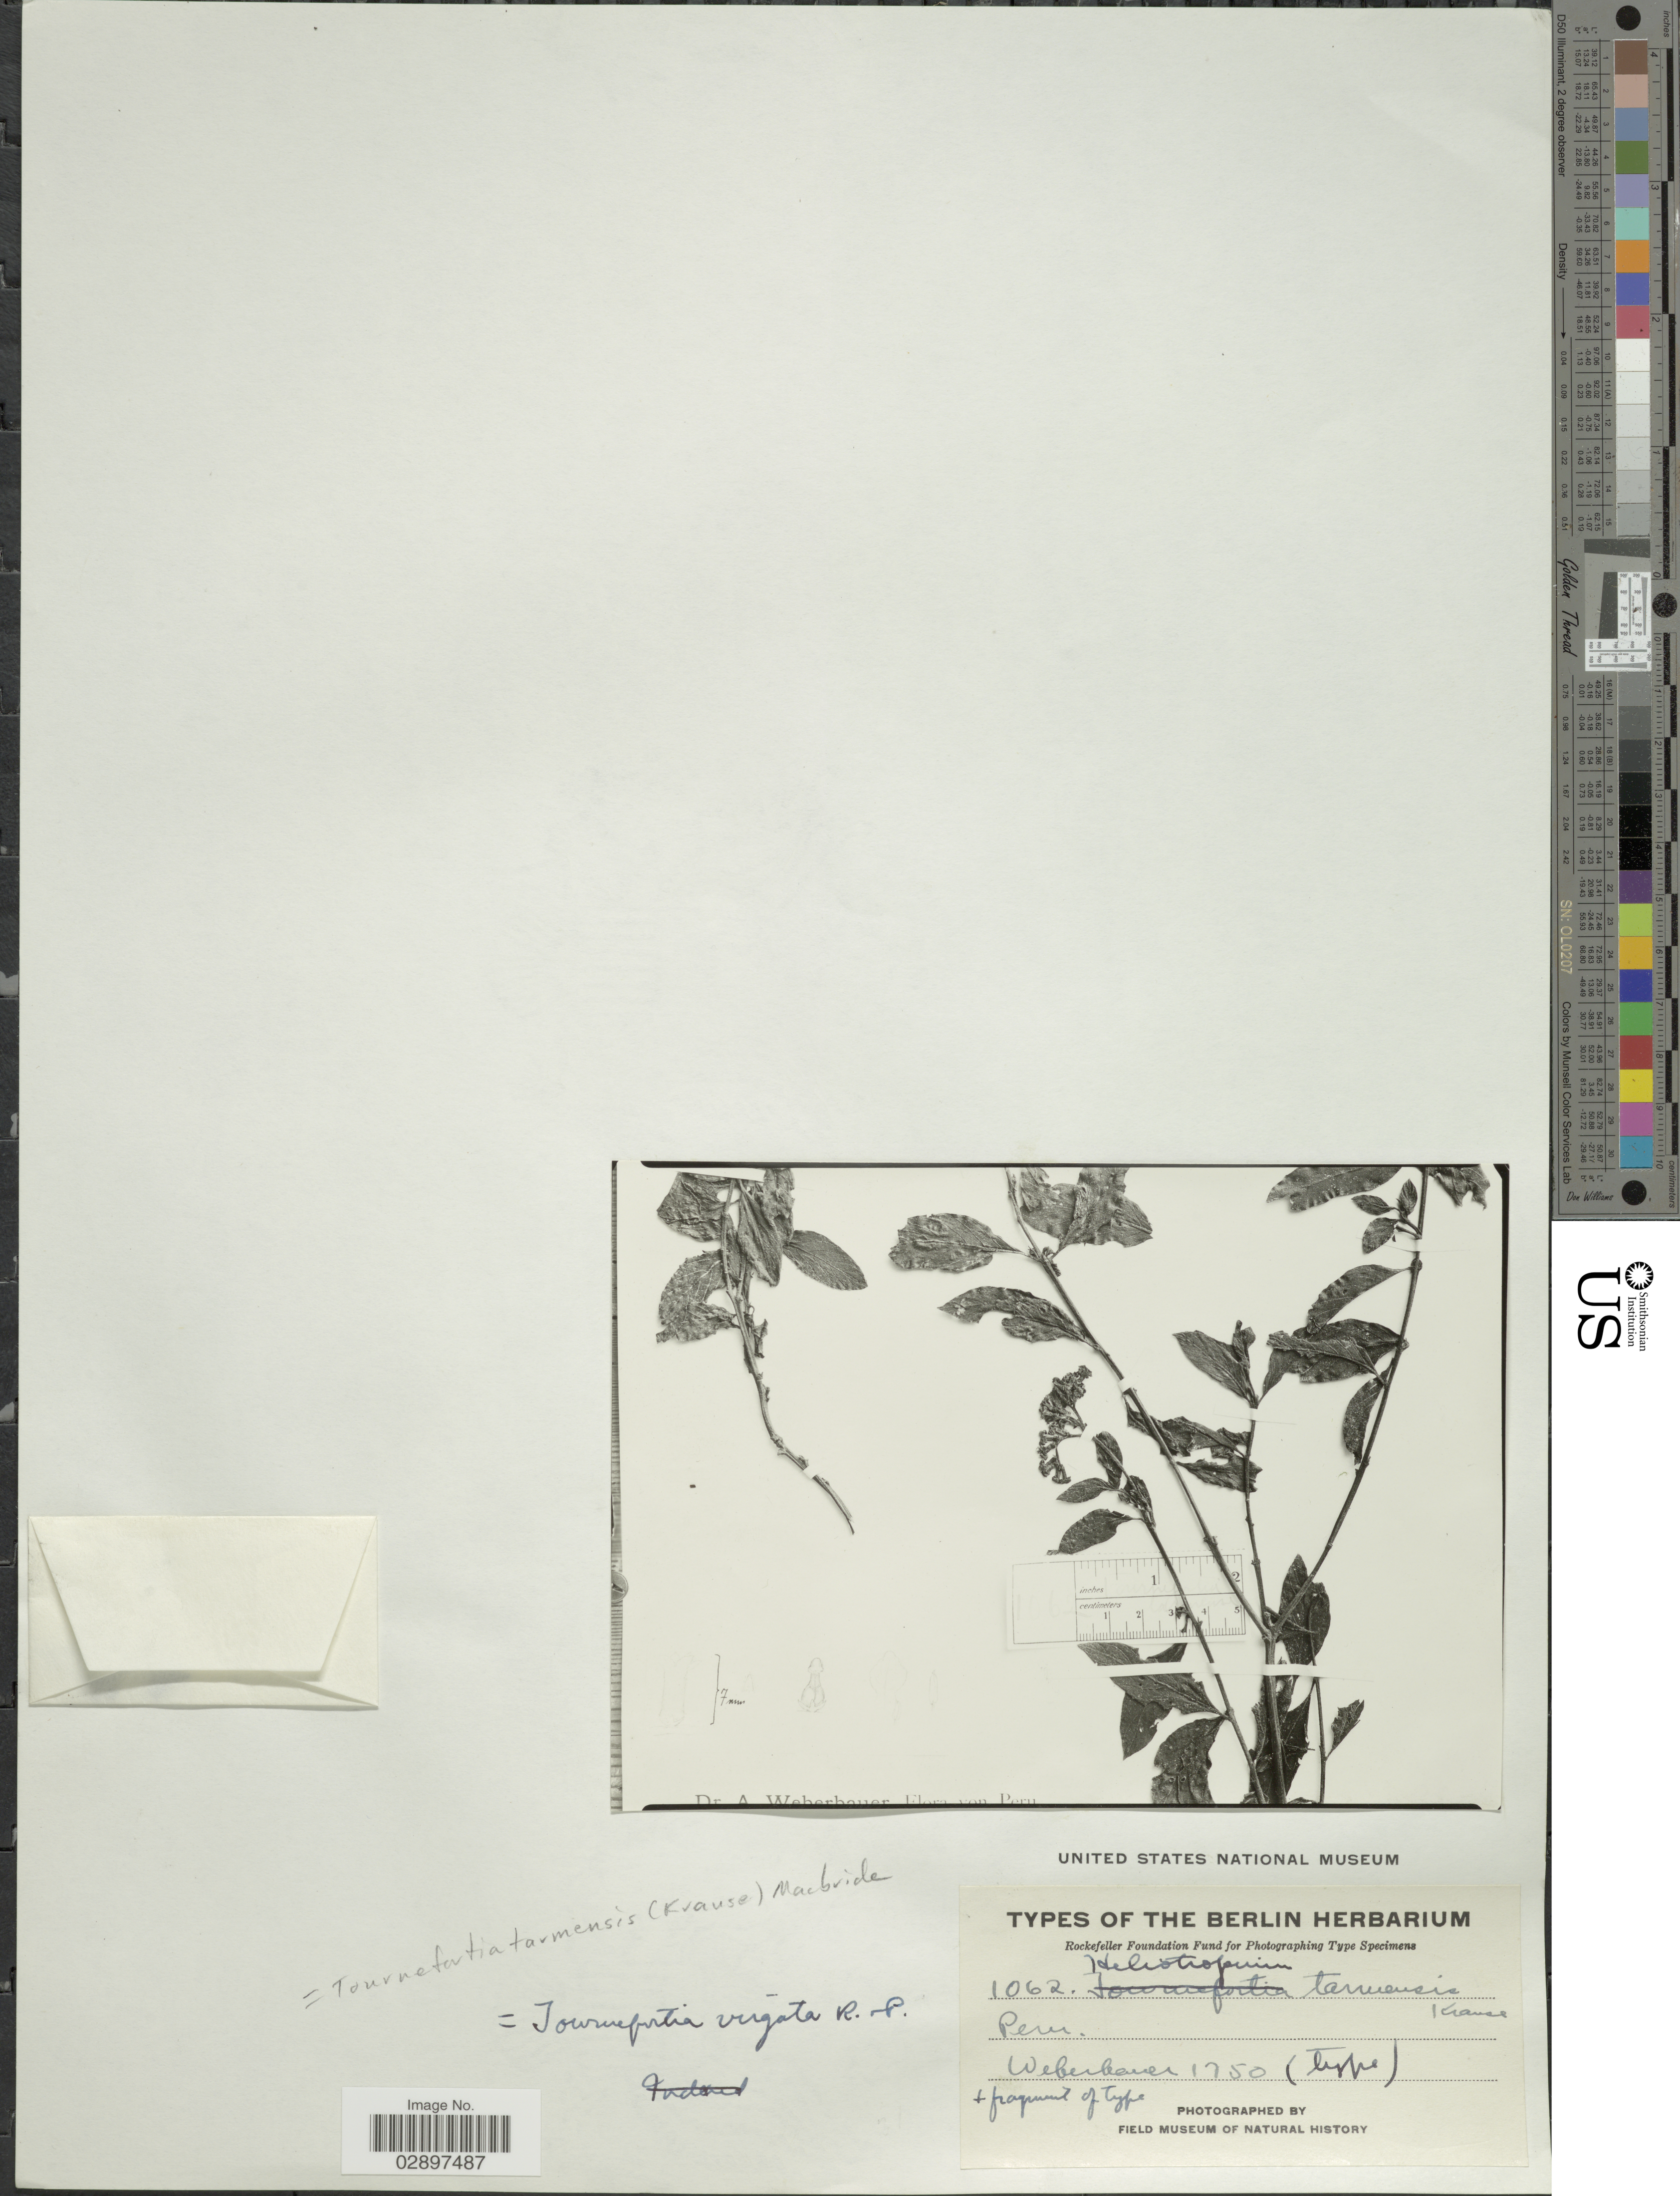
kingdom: Plantae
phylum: Tracheophyta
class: Magnoliopsida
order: Boraginales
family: Heliotropiaceae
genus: Tournefortia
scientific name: Tournefortia tarmensis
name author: (Krause) J.F. Macbr.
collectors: Weberbauer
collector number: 1750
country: Peru